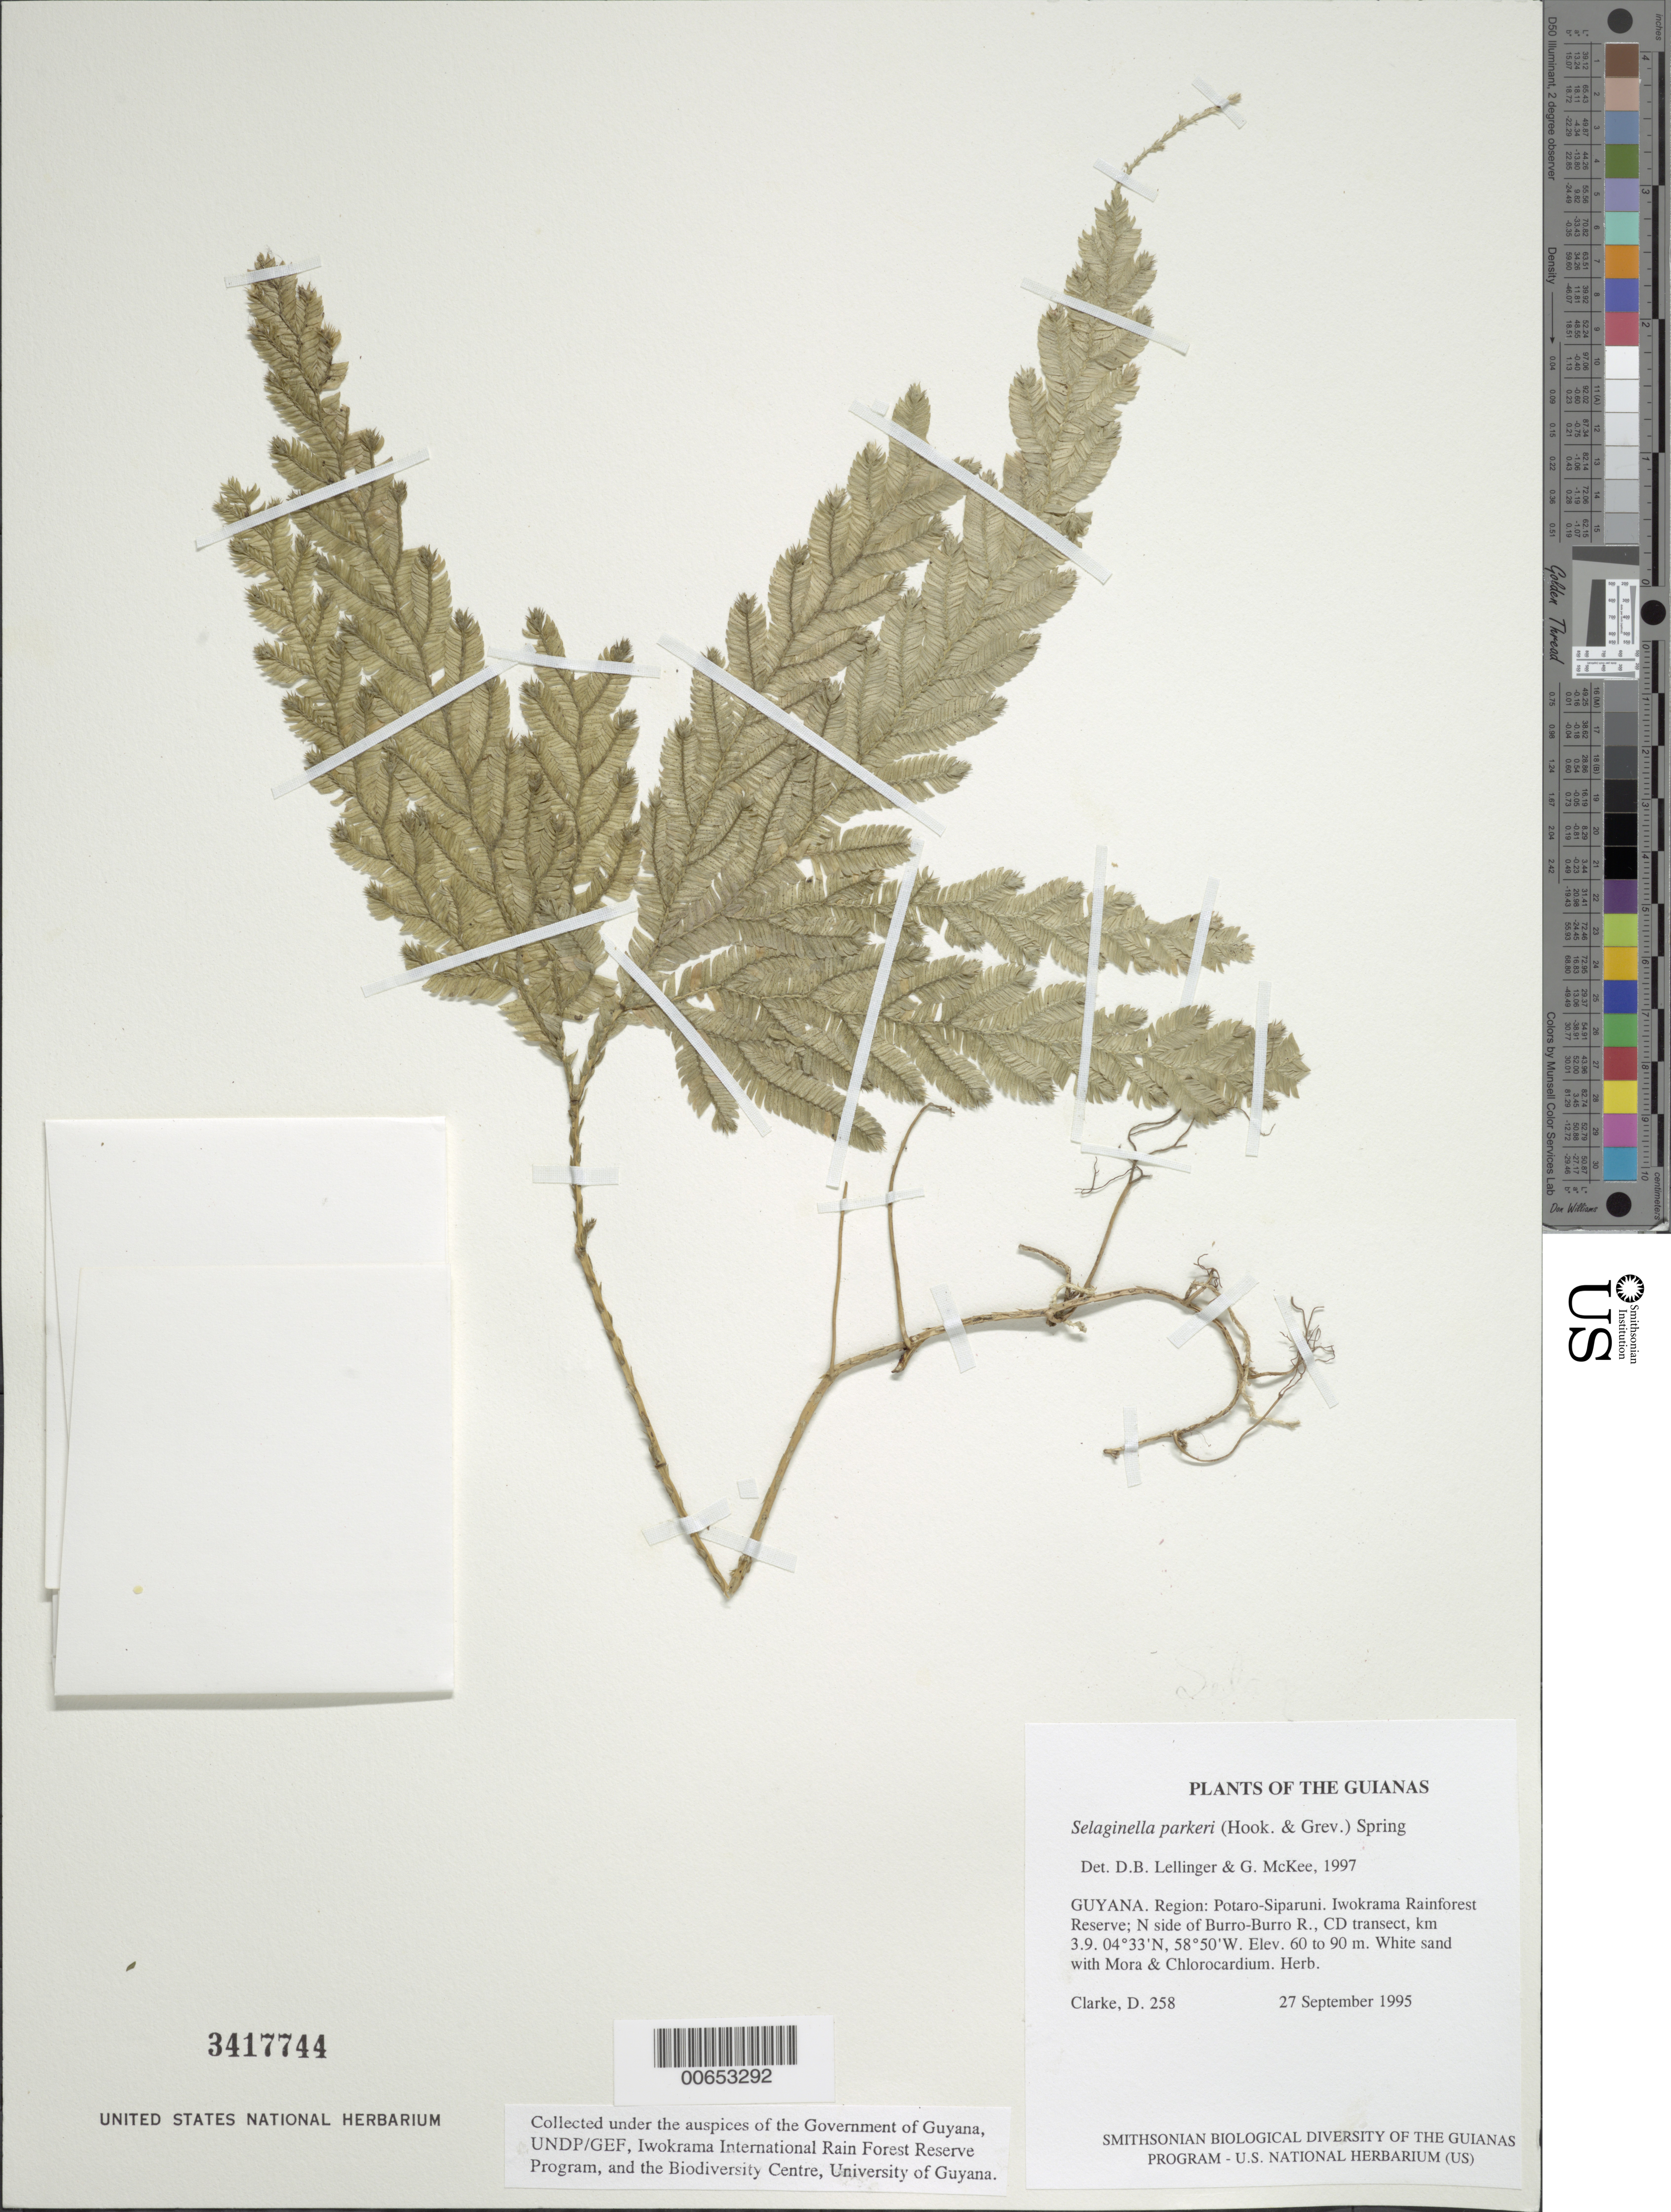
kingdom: Plantae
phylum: Tracheophyta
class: Lycopodiopsida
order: Selaginellales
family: Selaginellaceae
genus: Selaginella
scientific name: Selaginella parkeri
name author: (Hook. & Grev.) Spring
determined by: Lellinger, D. B.; McKee, G. S.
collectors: H. D. Clarke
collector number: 258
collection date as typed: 27 September 1995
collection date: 1995-09-27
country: Guyana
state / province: Potaro-Siparuni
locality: Iwokrama Rainforest Reserve; N side of Burro-Burro R., CD transect, km 3.9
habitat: White sand with Mora & Chlorocardium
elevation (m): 60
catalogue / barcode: US 3417744